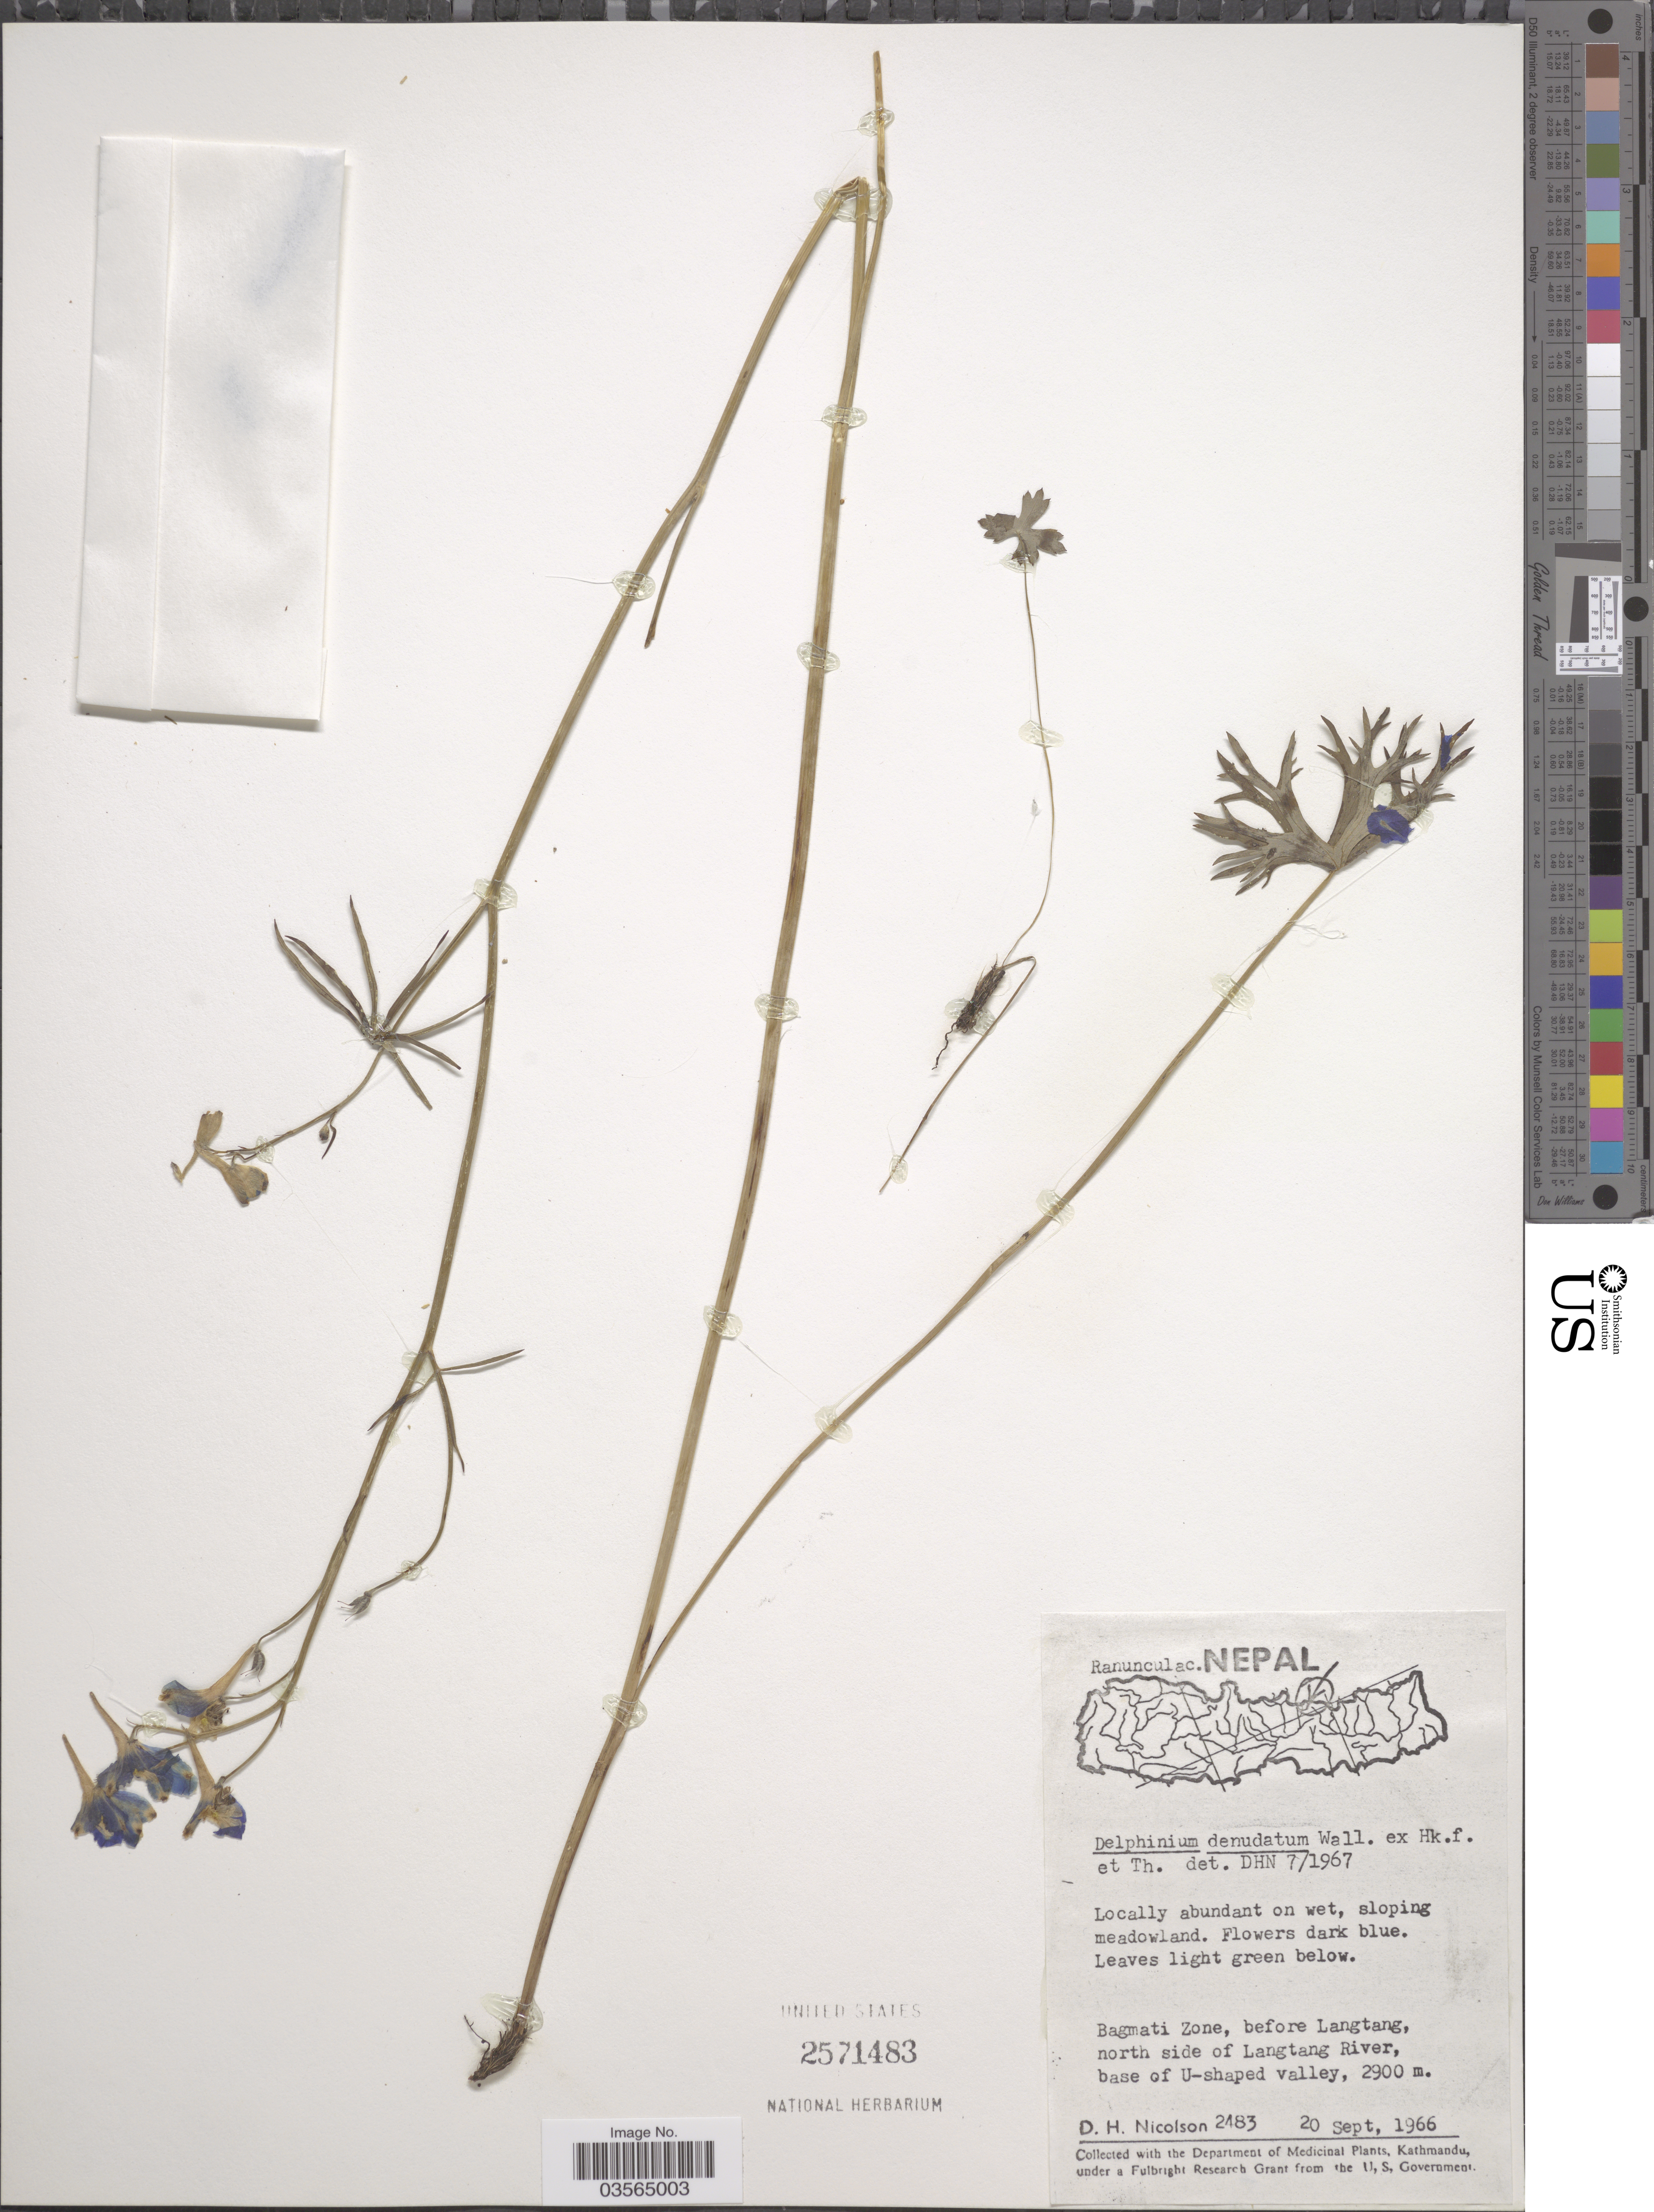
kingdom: Plantae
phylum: Tracheophyta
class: Magnoliopsida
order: Ranunculales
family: Ranunculaceae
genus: Delphinium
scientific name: Delphinium denudatum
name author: Wall. ex Hook. f. & Thomson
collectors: D. H. Nicolson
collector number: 2183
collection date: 1966-09-20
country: Nepal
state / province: Bagmati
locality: Bagmati Zone, before Langtang, north side of Langtang River, base of U-shaped valley.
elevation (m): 2900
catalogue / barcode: US 2571483